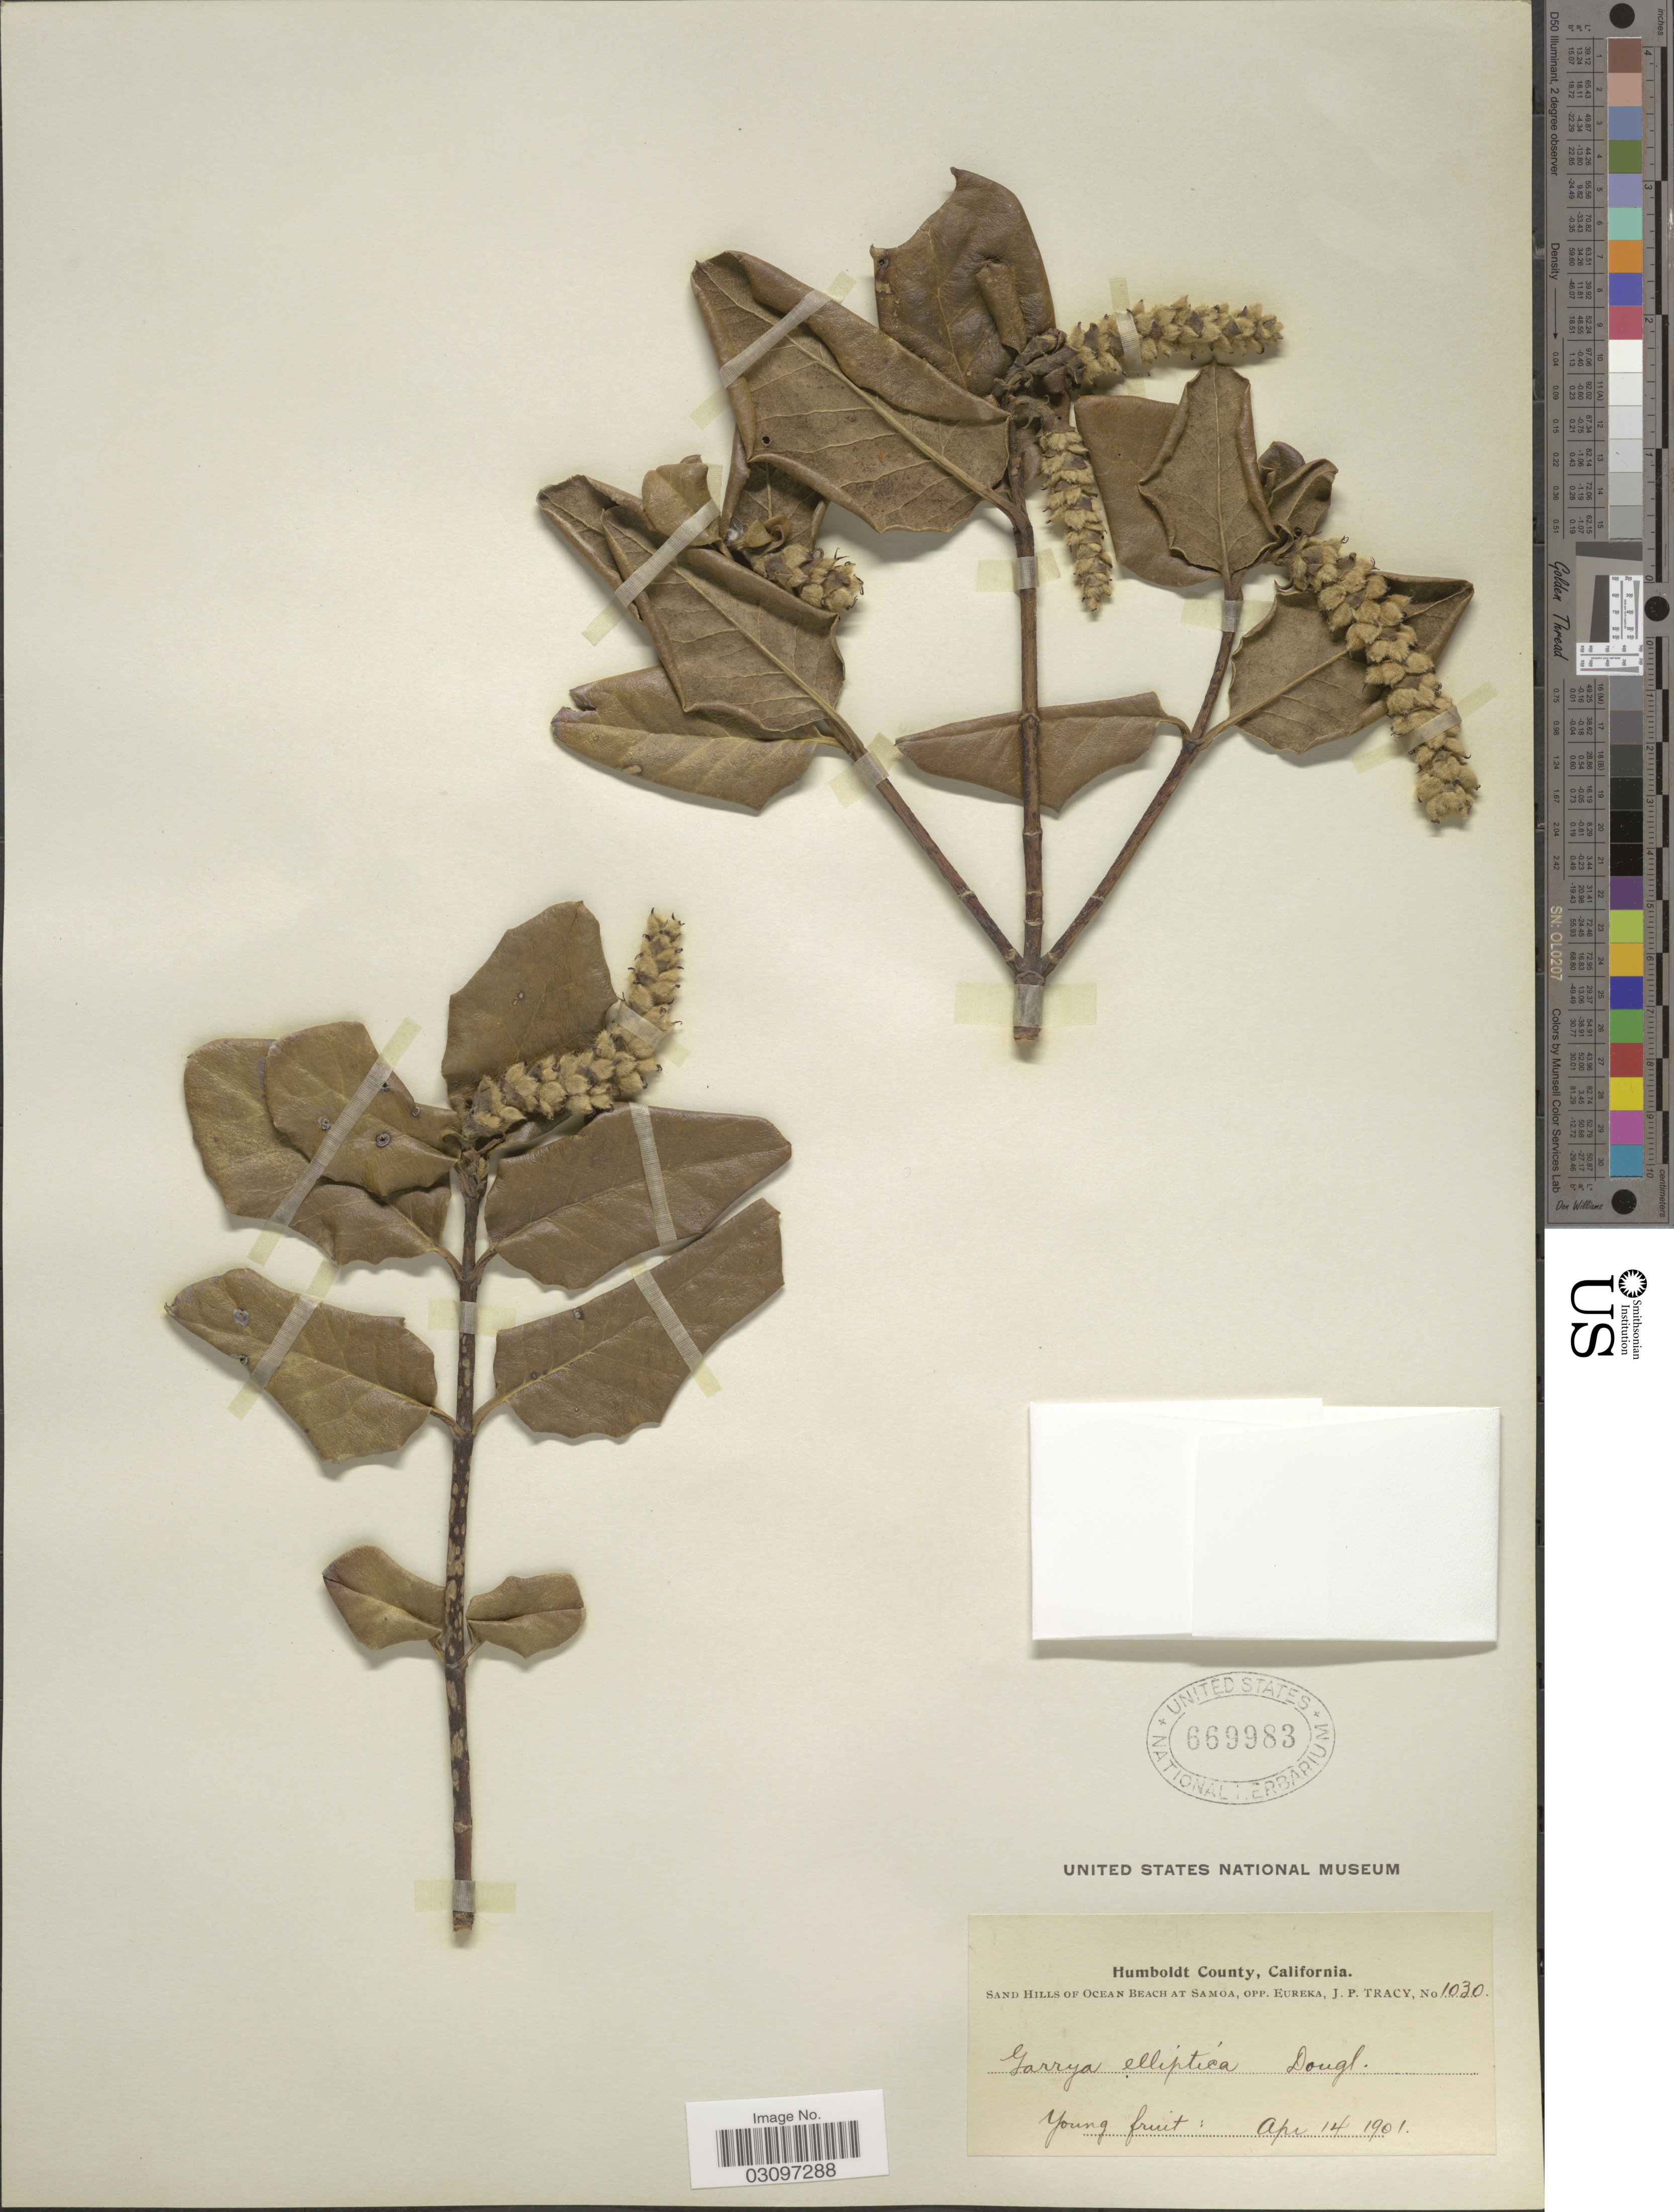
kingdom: Plantae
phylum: Tracheophyta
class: Magnoliopsida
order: Garryales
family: Garryaceae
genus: Garrya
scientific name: Garrya elliptica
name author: Douglas ex Lindl.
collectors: J. Tracy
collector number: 1030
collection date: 1901-04-14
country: United States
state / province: California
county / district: Humboldt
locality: Humboldt County. Sand Hills of Ocean Beach at Samoa, Opp. Eureka.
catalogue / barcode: US 669983